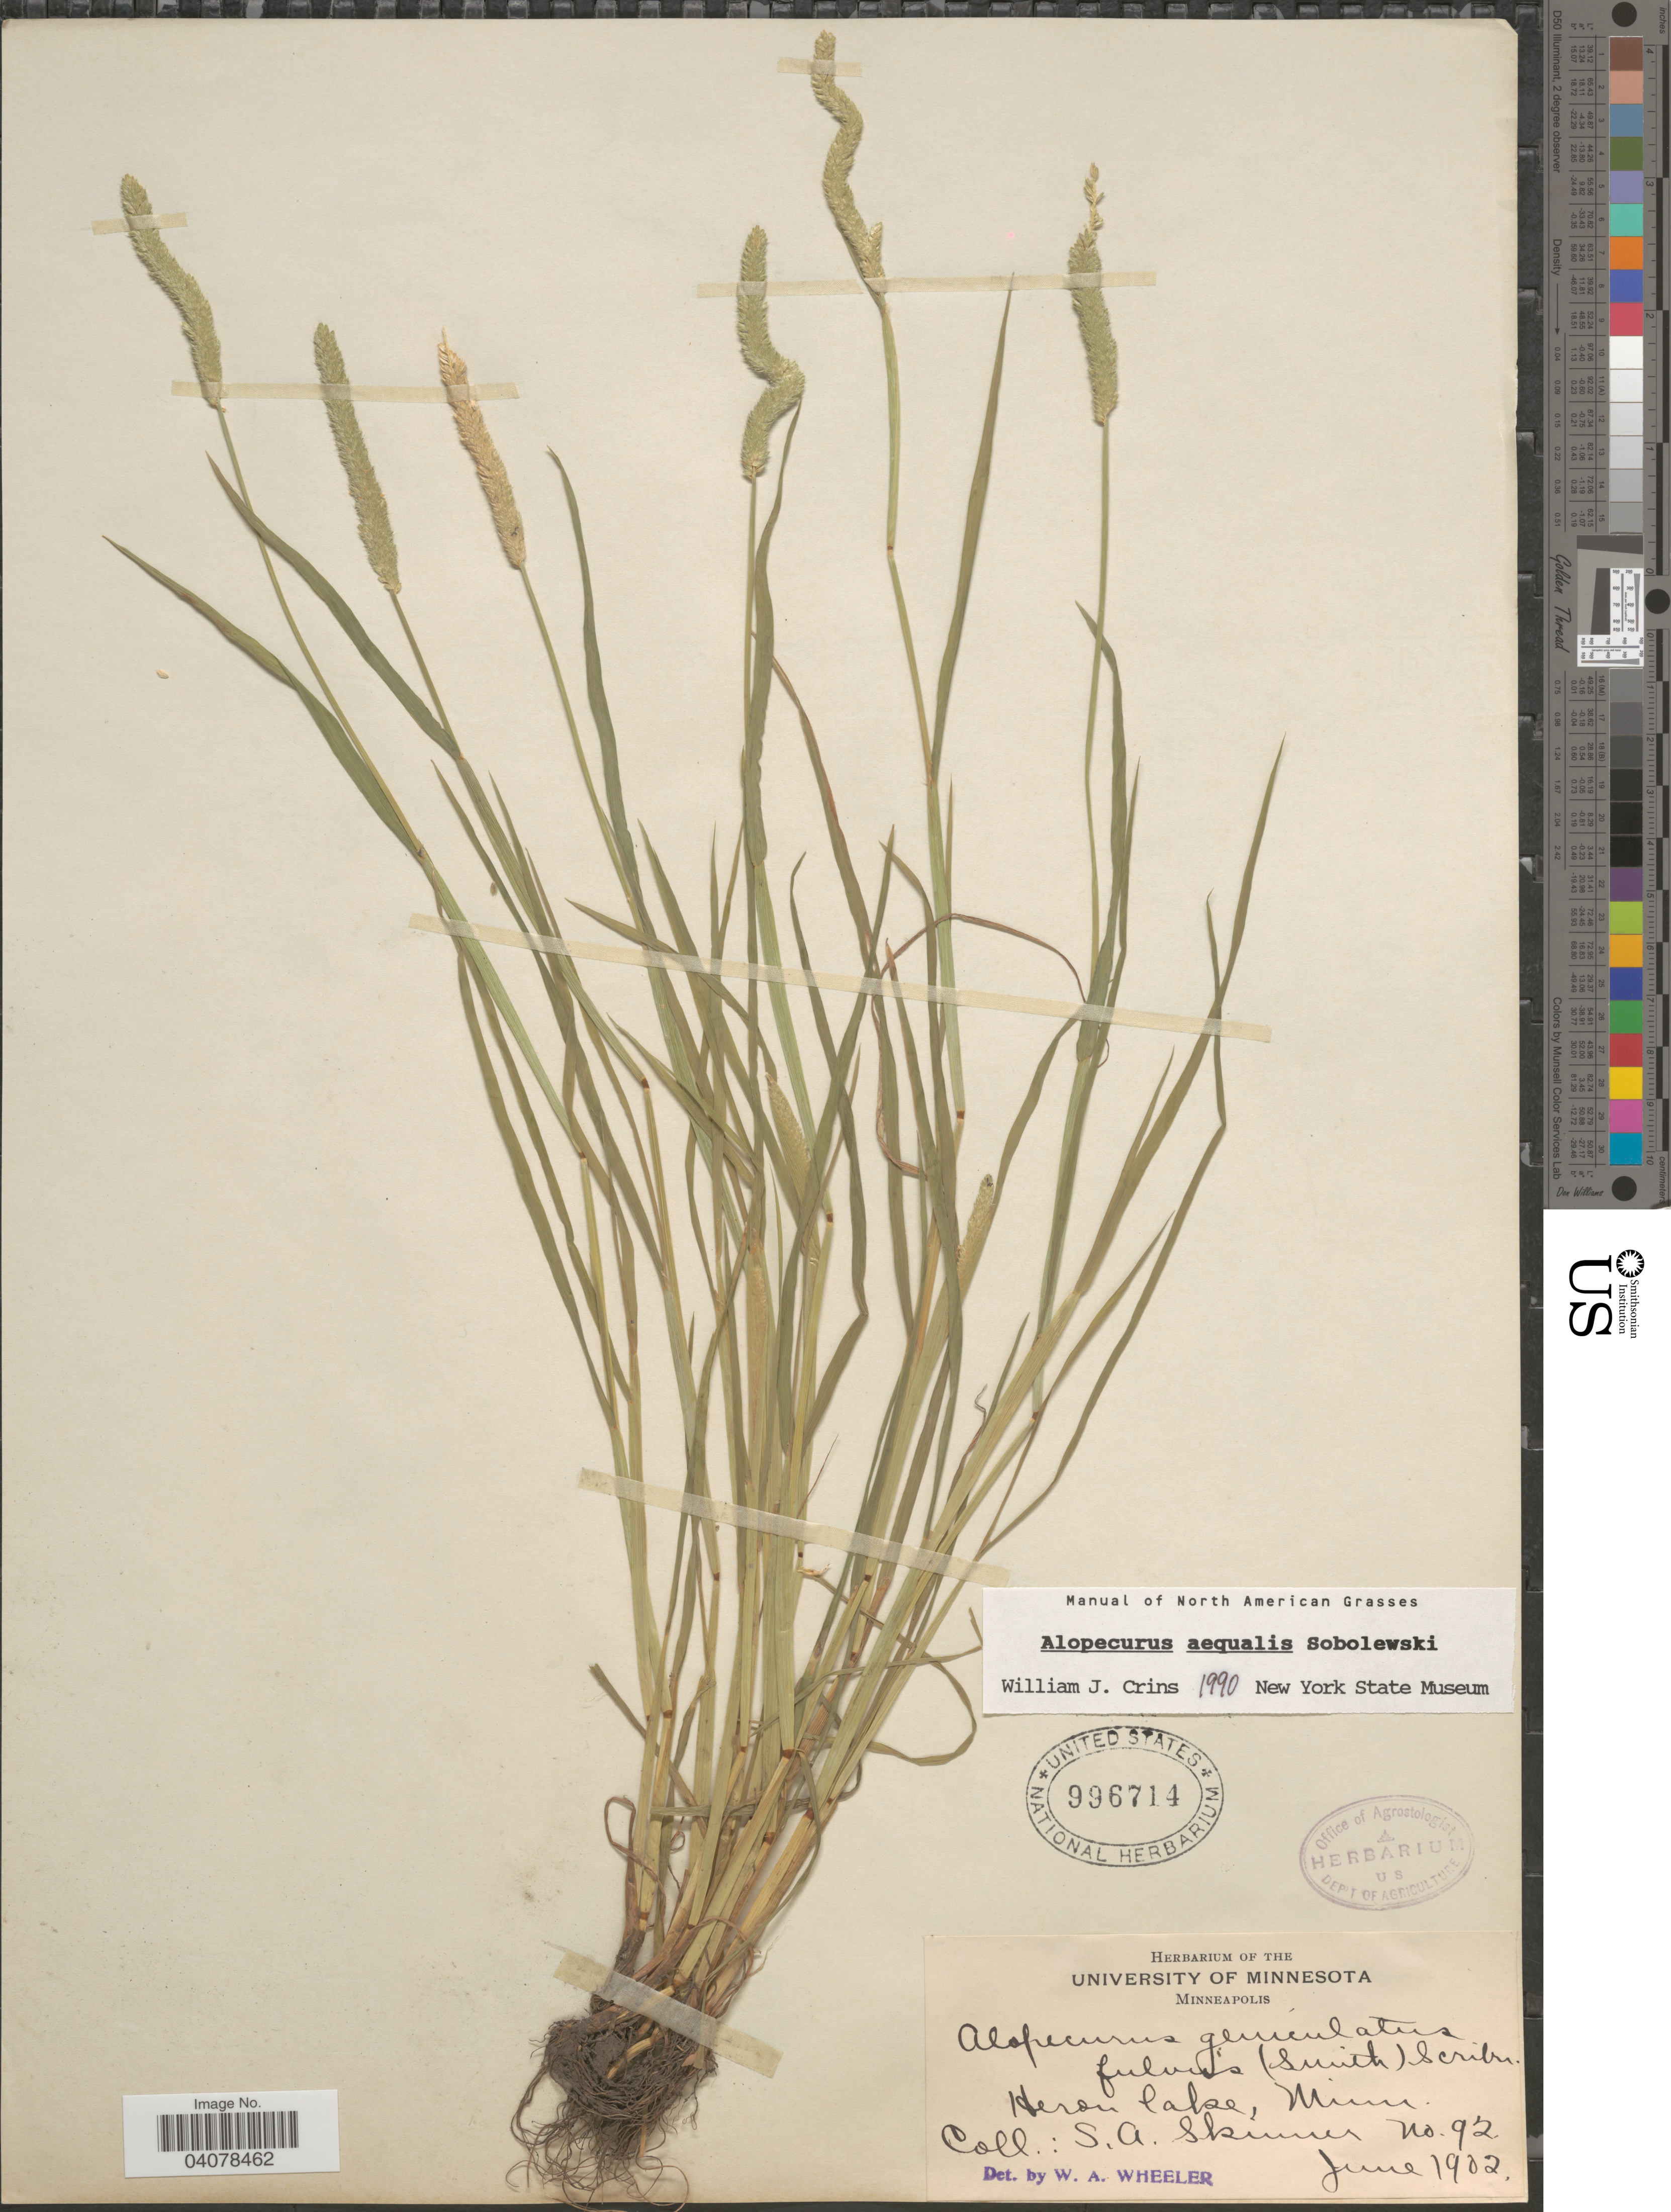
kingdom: Plantae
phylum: Tracheophyta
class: Liliopsida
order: Poales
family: Poaceae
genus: Alopecurus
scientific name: Alopecurus aequalis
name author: Sobol.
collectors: S. Skinner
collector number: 92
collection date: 1902-06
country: United States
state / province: Minnesota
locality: Heron Lake.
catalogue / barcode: US 996714